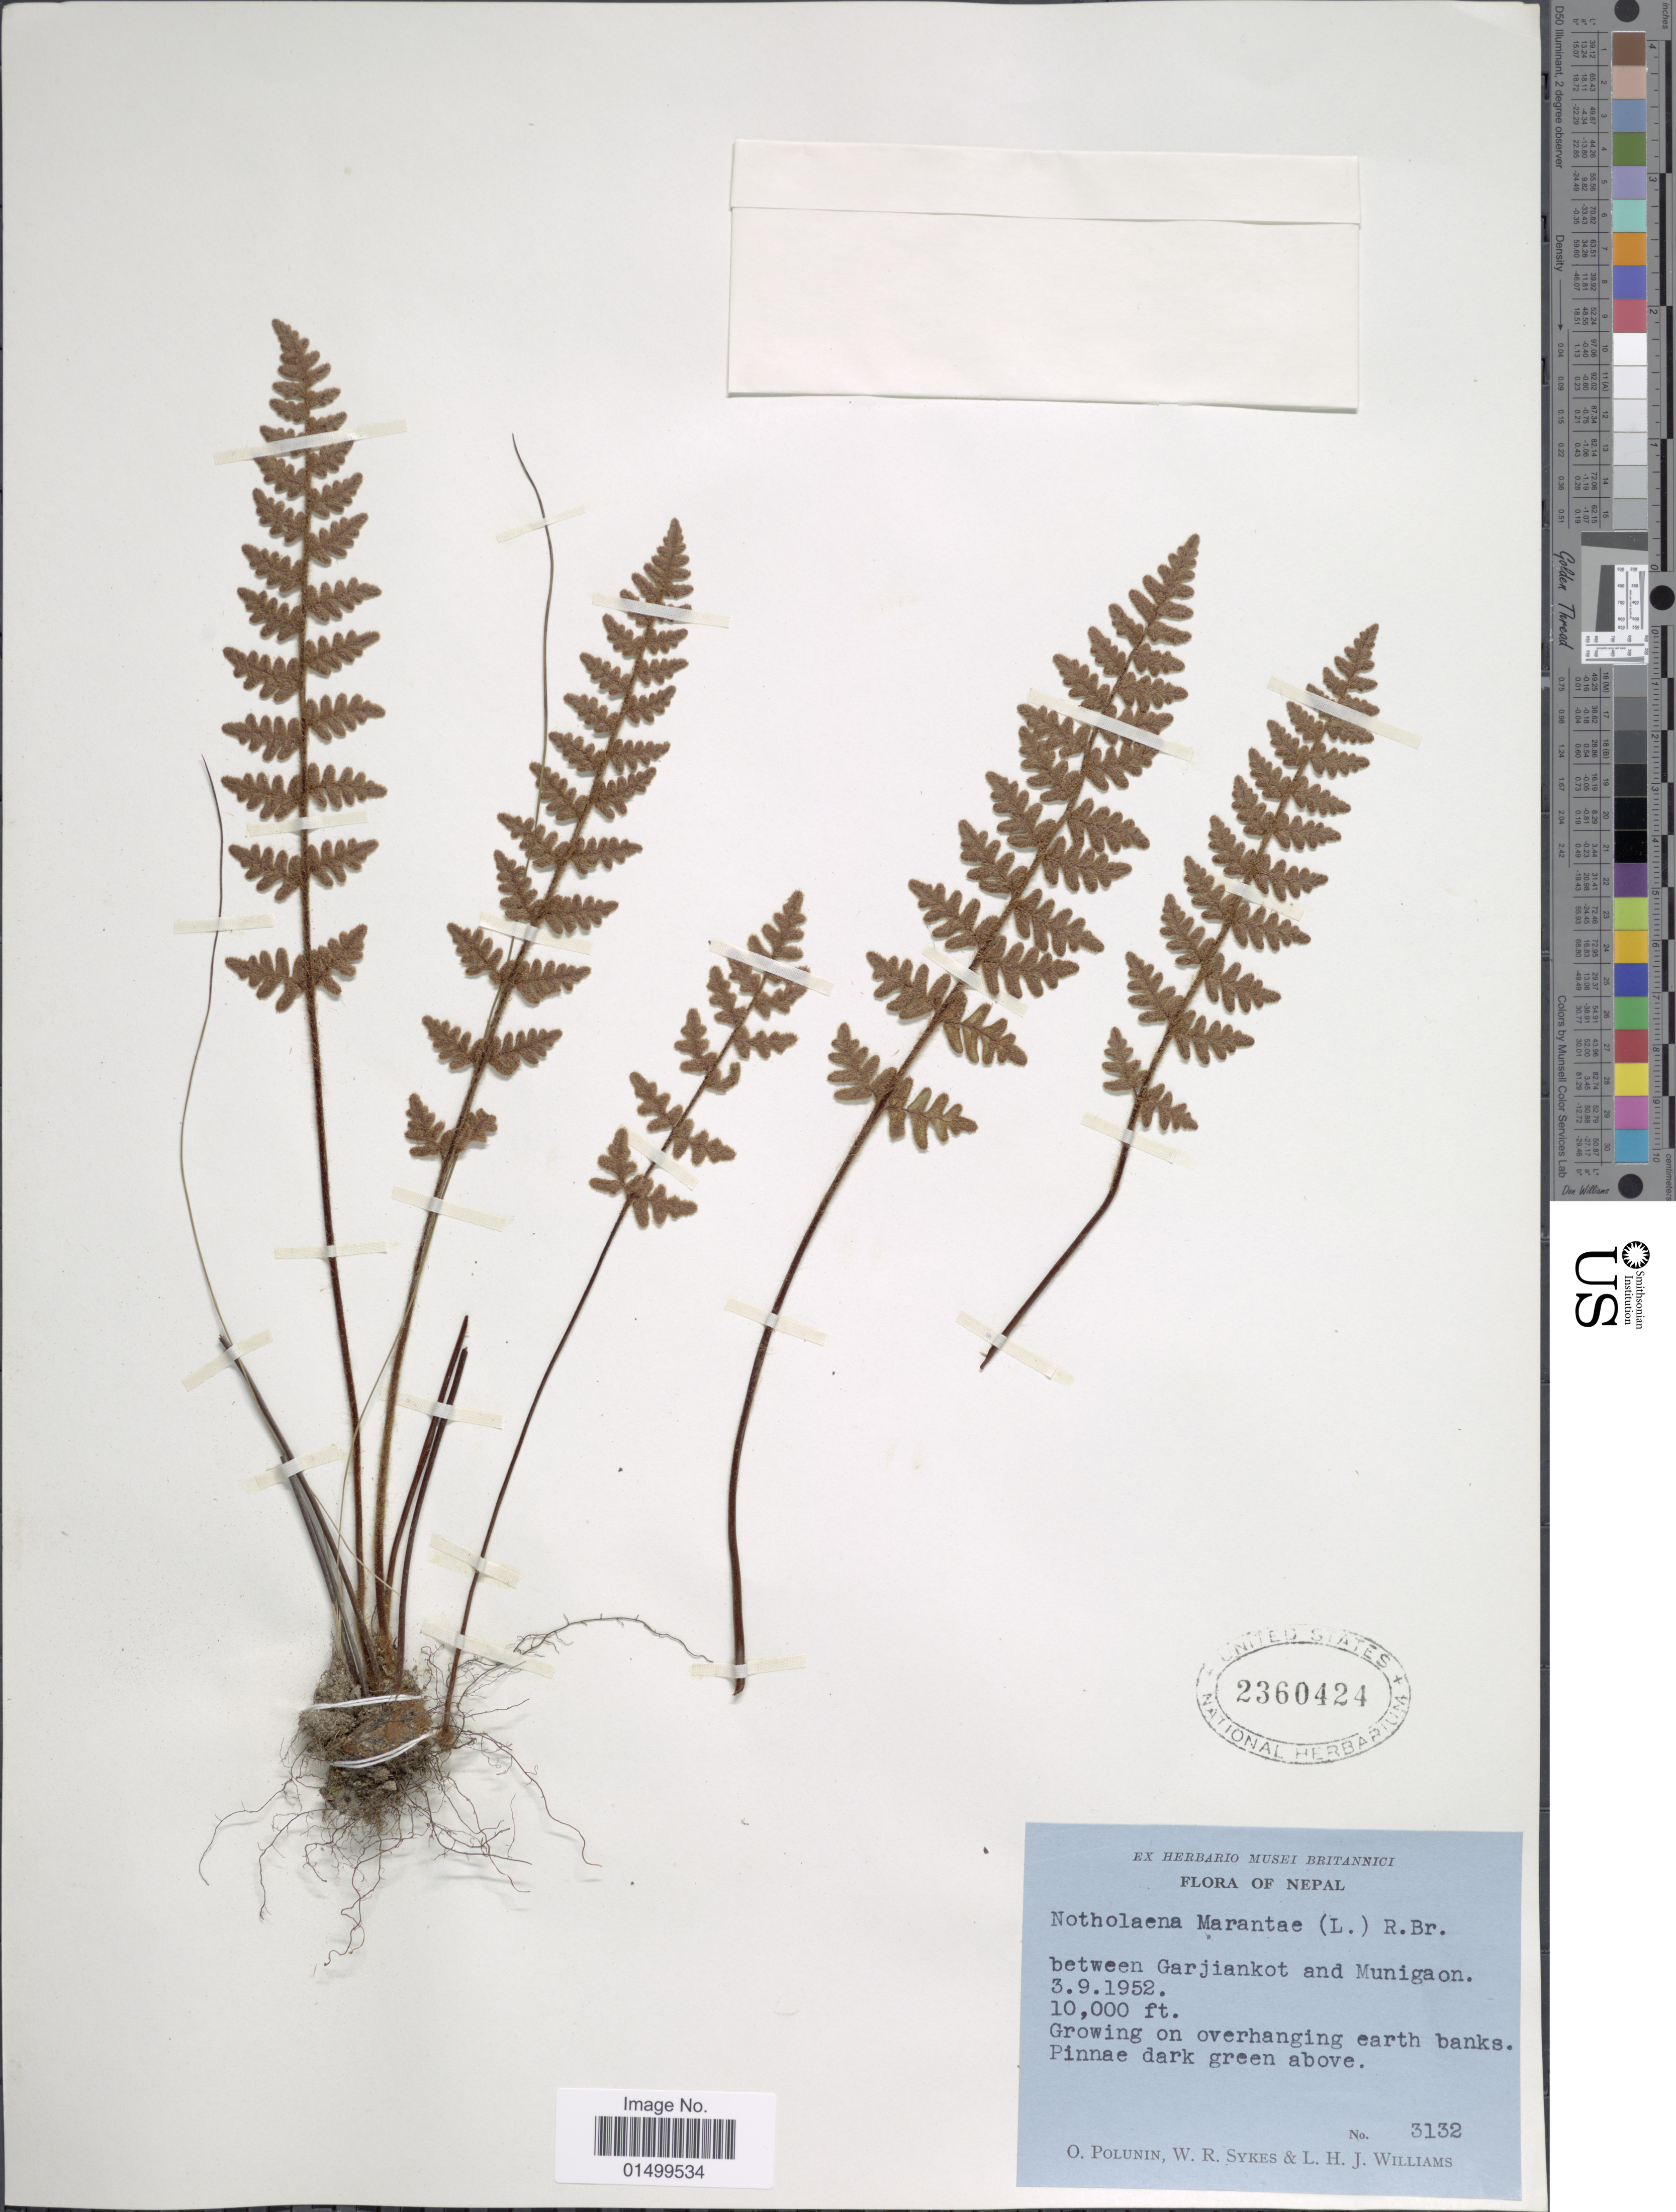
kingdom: Plantae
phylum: Tracheophyta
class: Polypodiopsida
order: Polypodiales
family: Pteridaceae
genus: Cheilanthes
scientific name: Cheilanthes marantae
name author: Domin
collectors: O. V. Polunin, W. R. Sykes & L. H. J. Williams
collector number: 3132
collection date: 1952-09-03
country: Nepal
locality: Between Garjiankot and Munigaon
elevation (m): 3048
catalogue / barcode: US 2360424